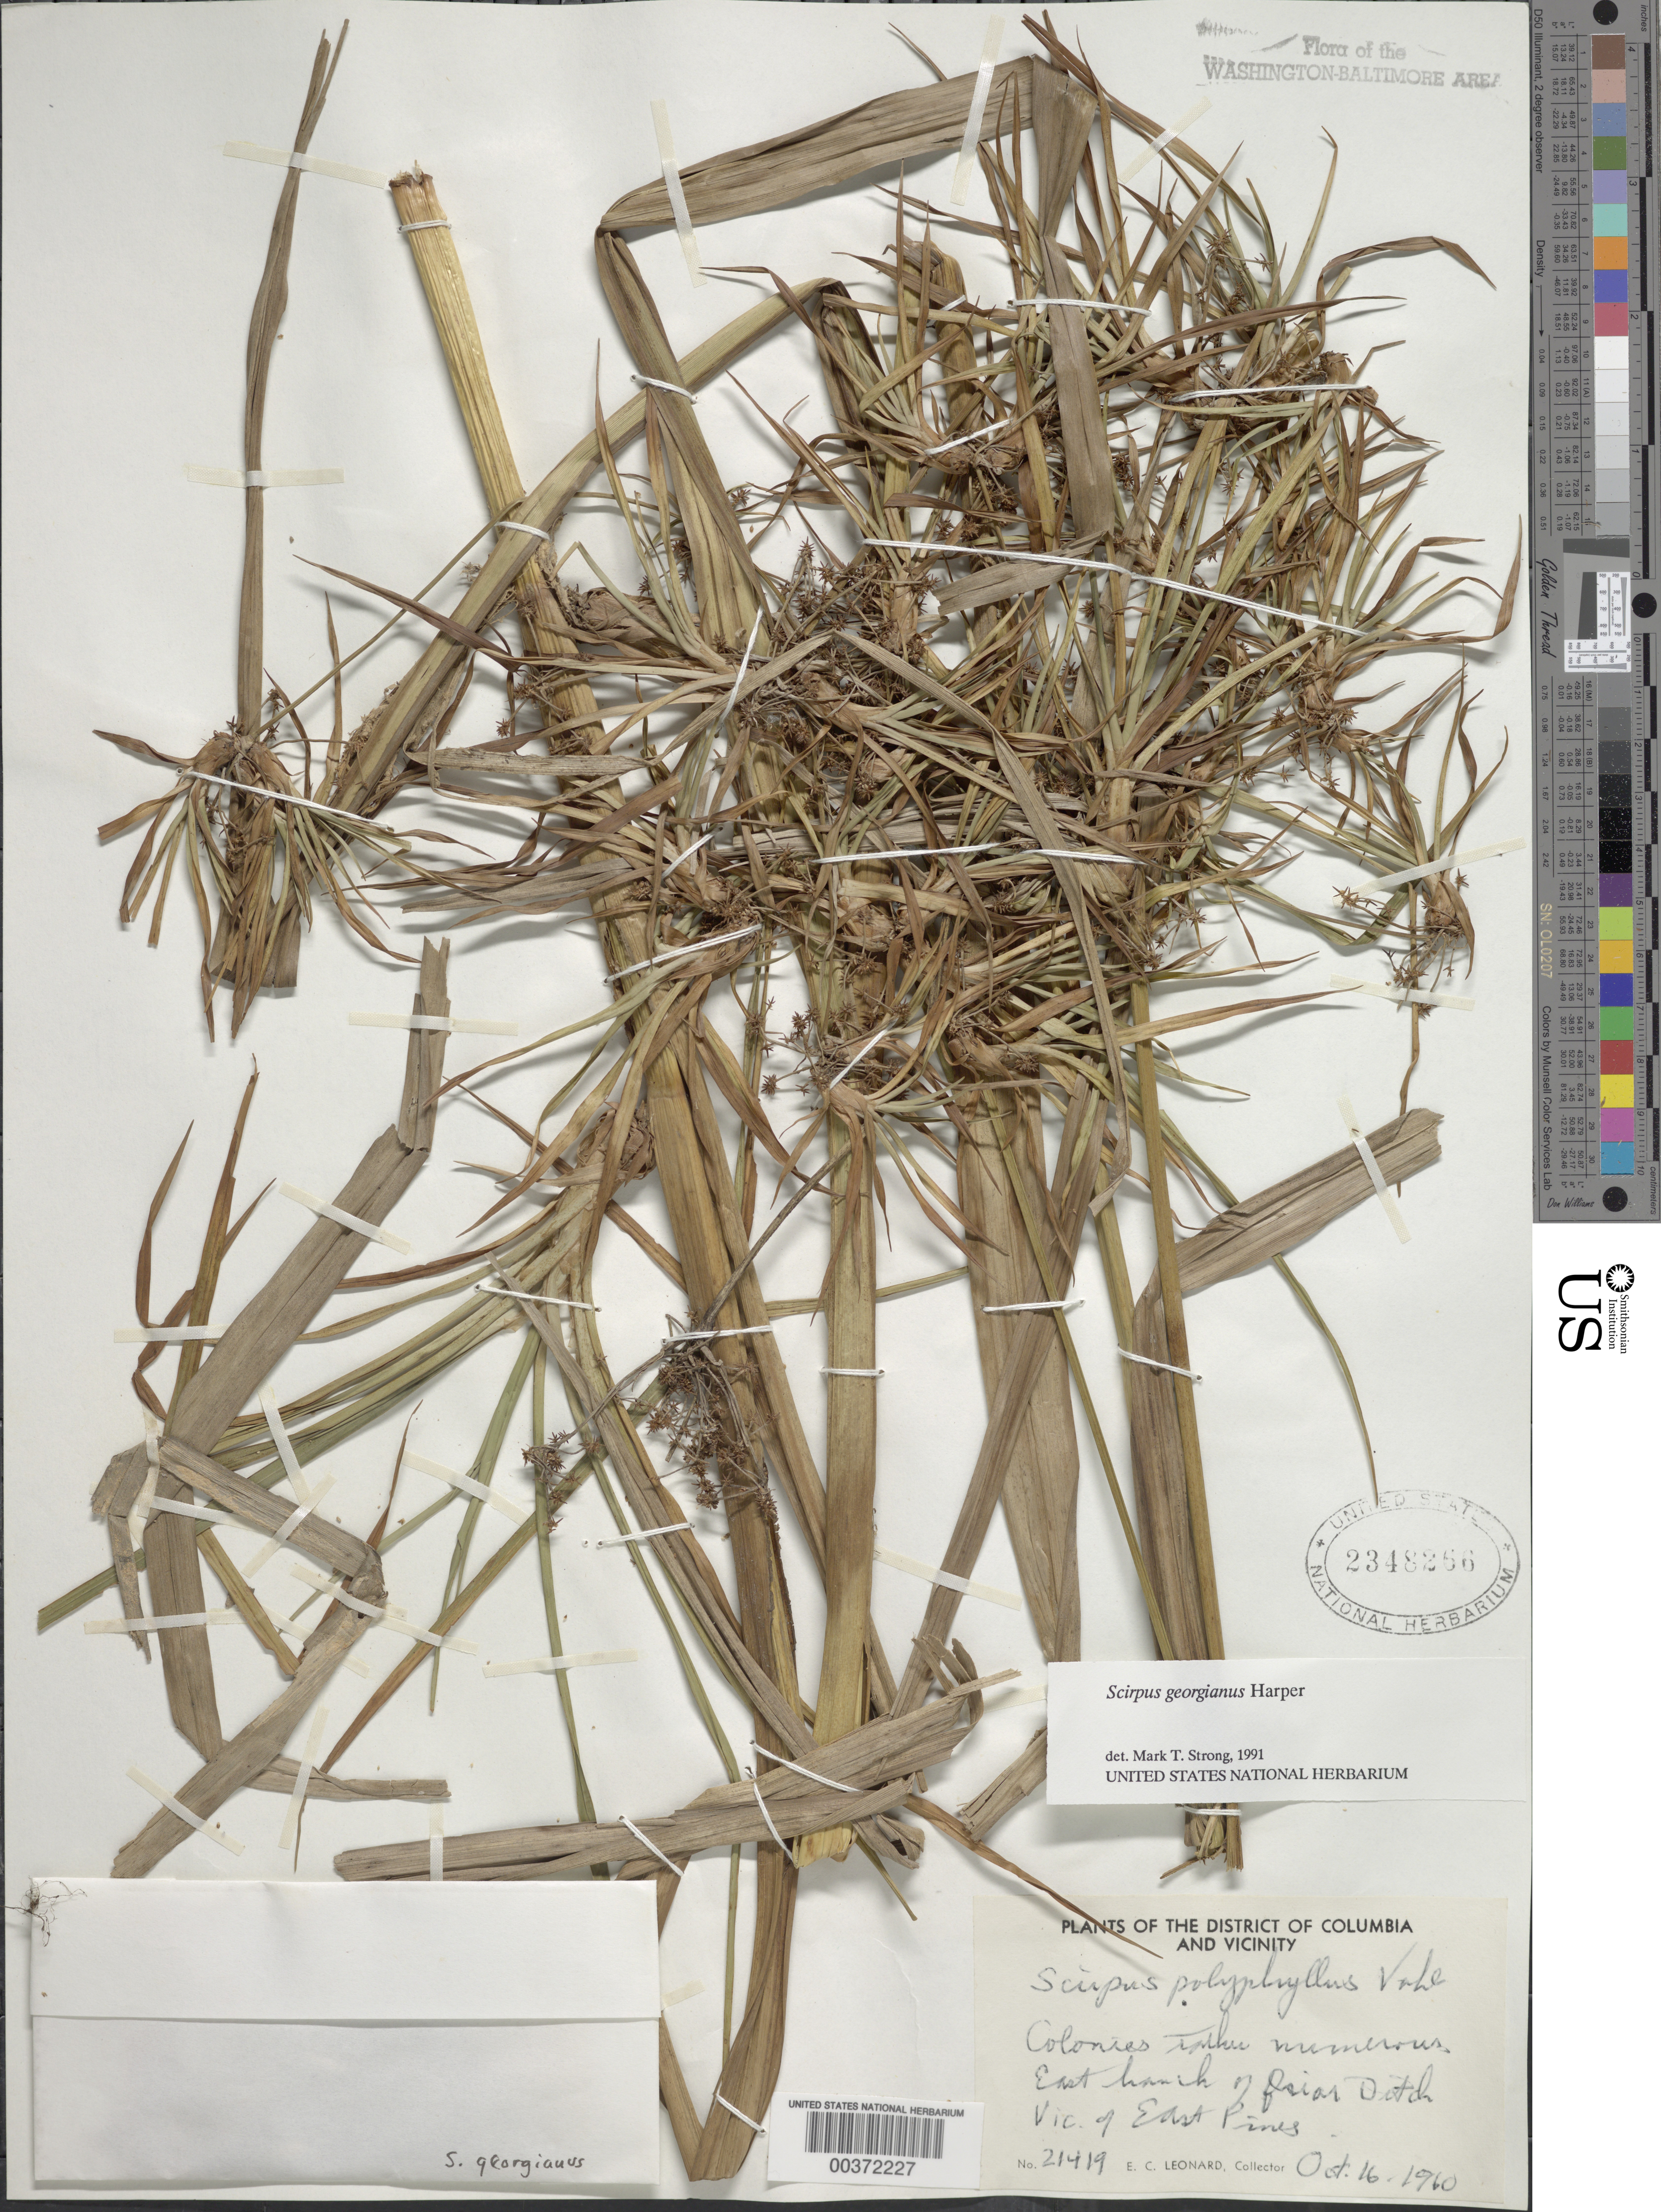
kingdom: Plantae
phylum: Tracheophyta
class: Liliopsida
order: Poales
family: Cyperaceae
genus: Scirpus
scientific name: Scirpus polyphyllus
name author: Vahl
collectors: E. C. Leonard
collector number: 21419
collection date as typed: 16 Oct 1960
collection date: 1960-10-16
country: United States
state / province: Maryland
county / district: Prince George's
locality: Briar Ditch, East Pines vicinity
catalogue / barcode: US 2348266